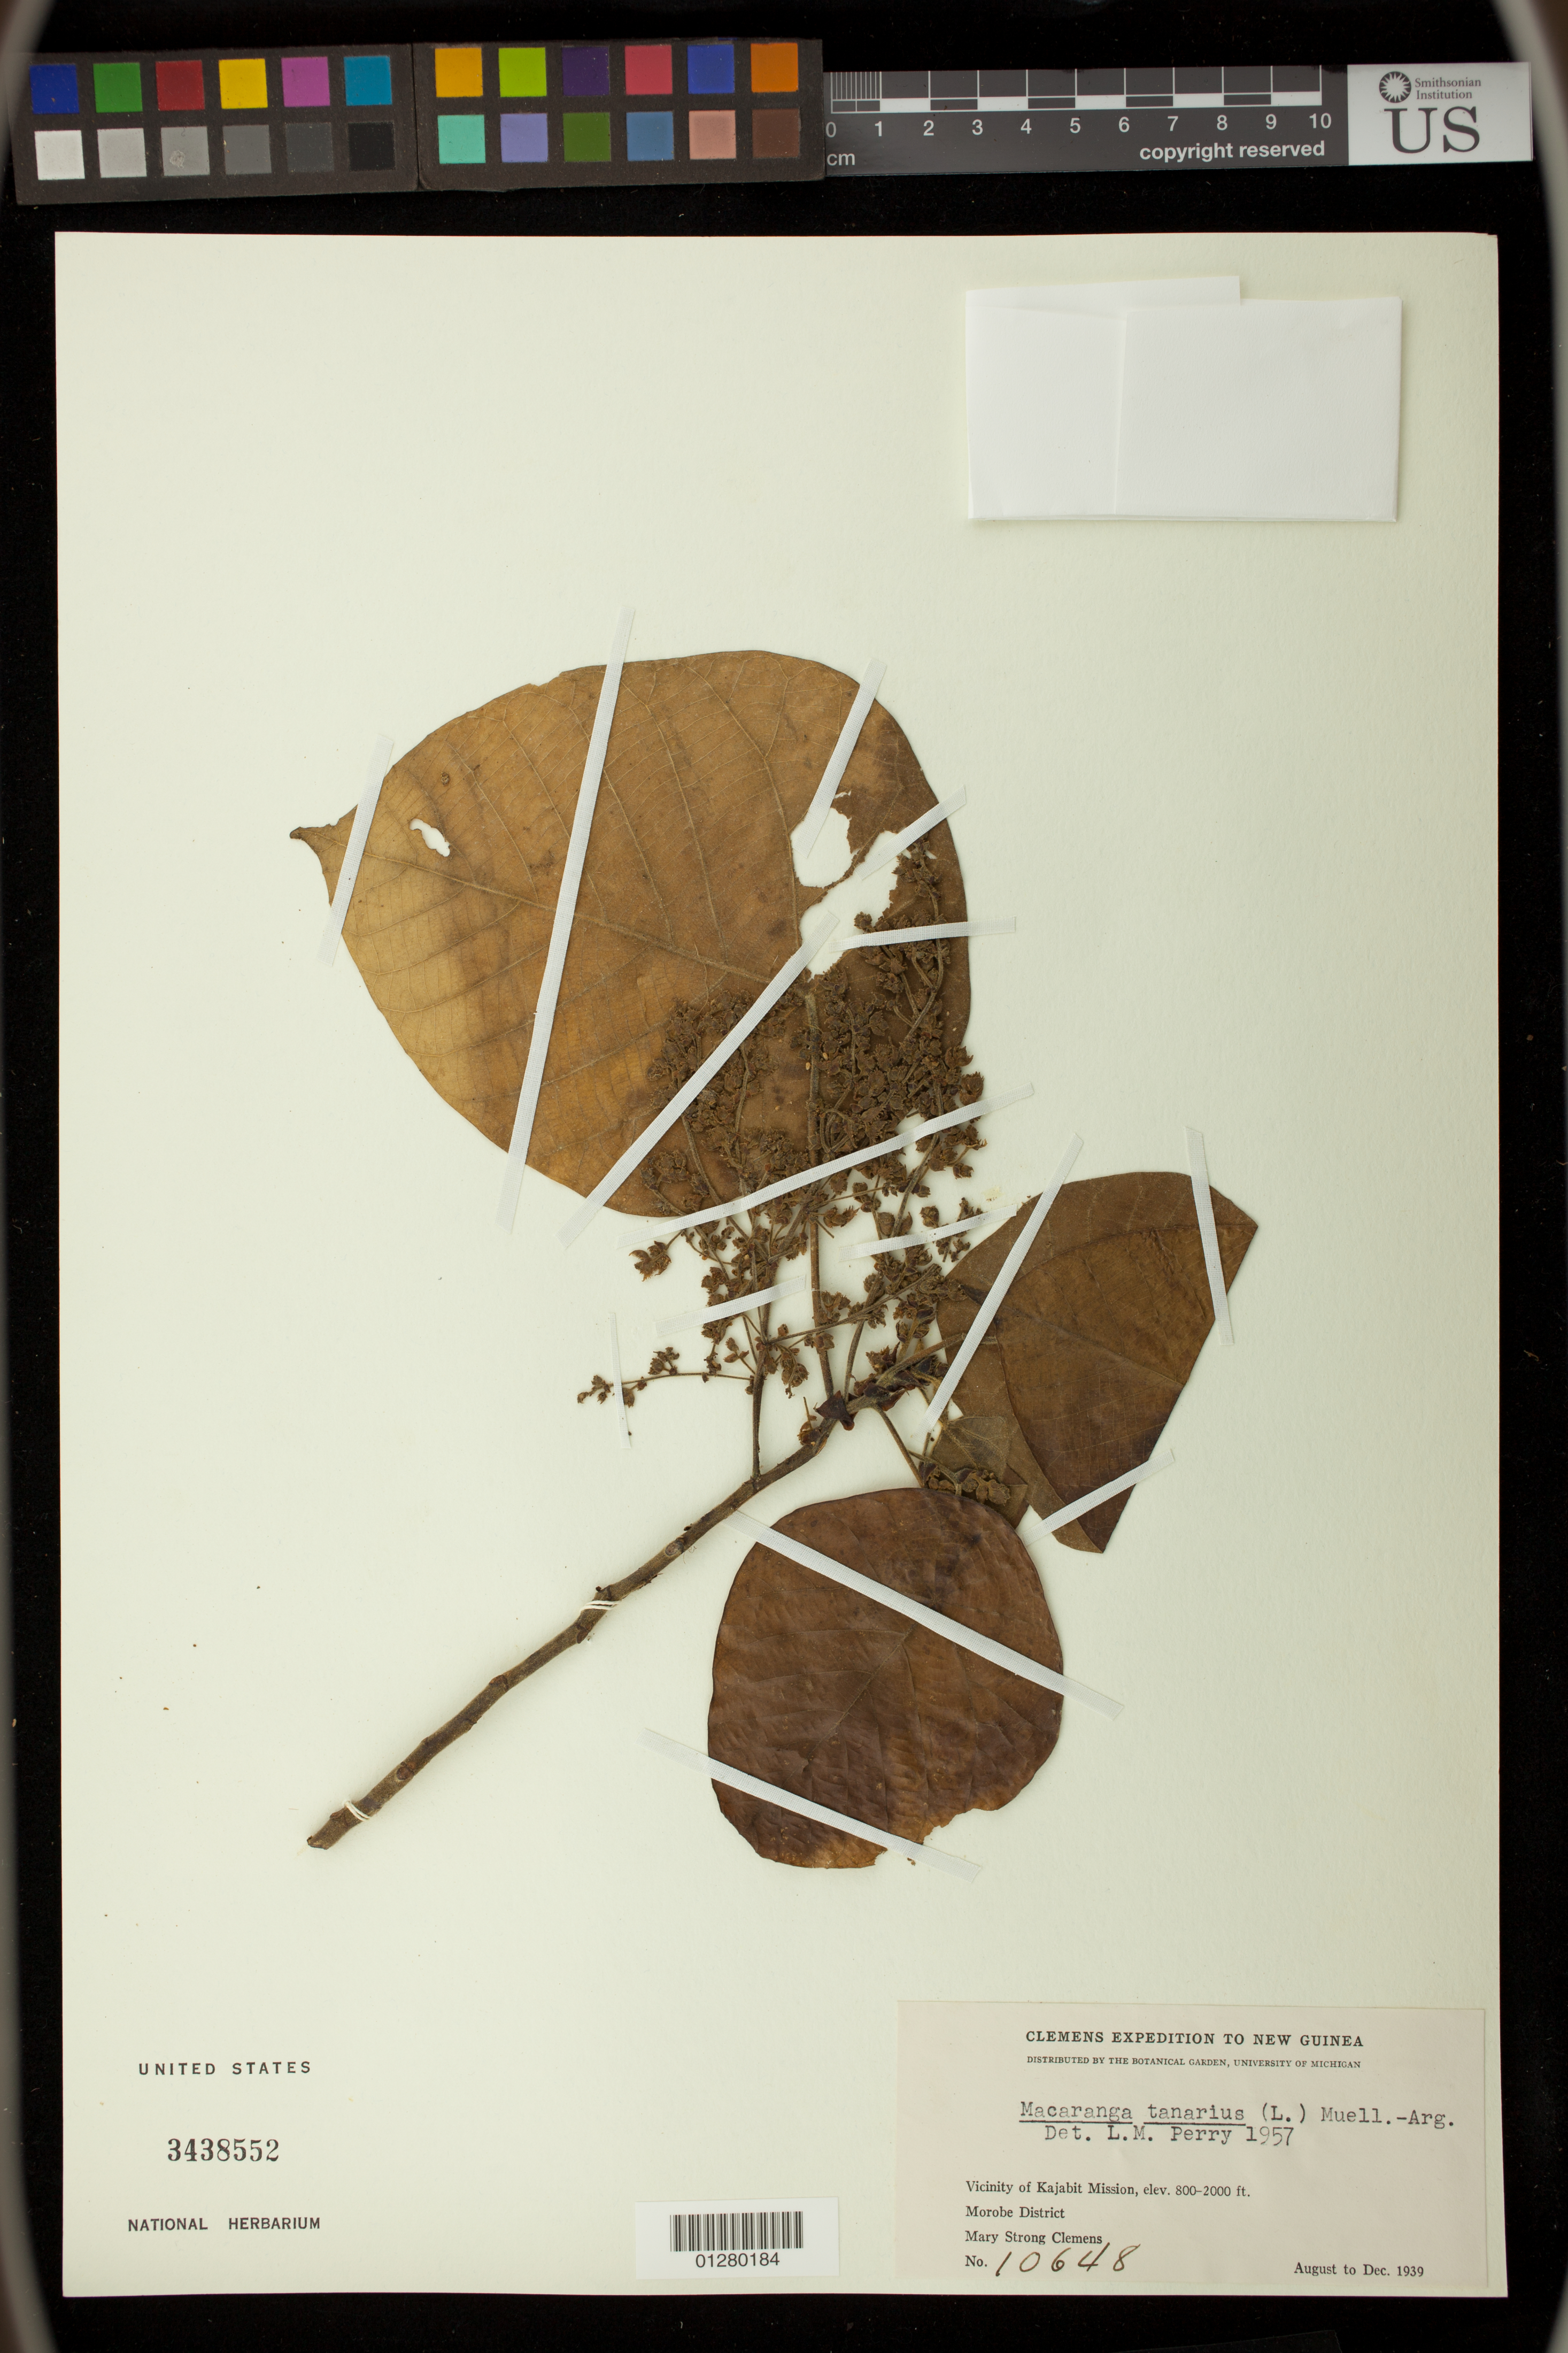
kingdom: Plantae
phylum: Tracheophyta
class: Magnoliopsida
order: Malpighiales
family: Euphorbiaceae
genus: Macaranga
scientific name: Macaranga tanarius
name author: (L.) Müll. Arg.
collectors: M. S. Clemens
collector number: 10648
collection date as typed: Aug 1939 to -- Dec 1939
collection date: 1939-08/1939-12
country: Papua New Guinea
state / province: Morobe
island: New Guinea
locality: Vicinity of Kajabit Mission.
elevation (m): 244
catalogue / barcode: US 3438552